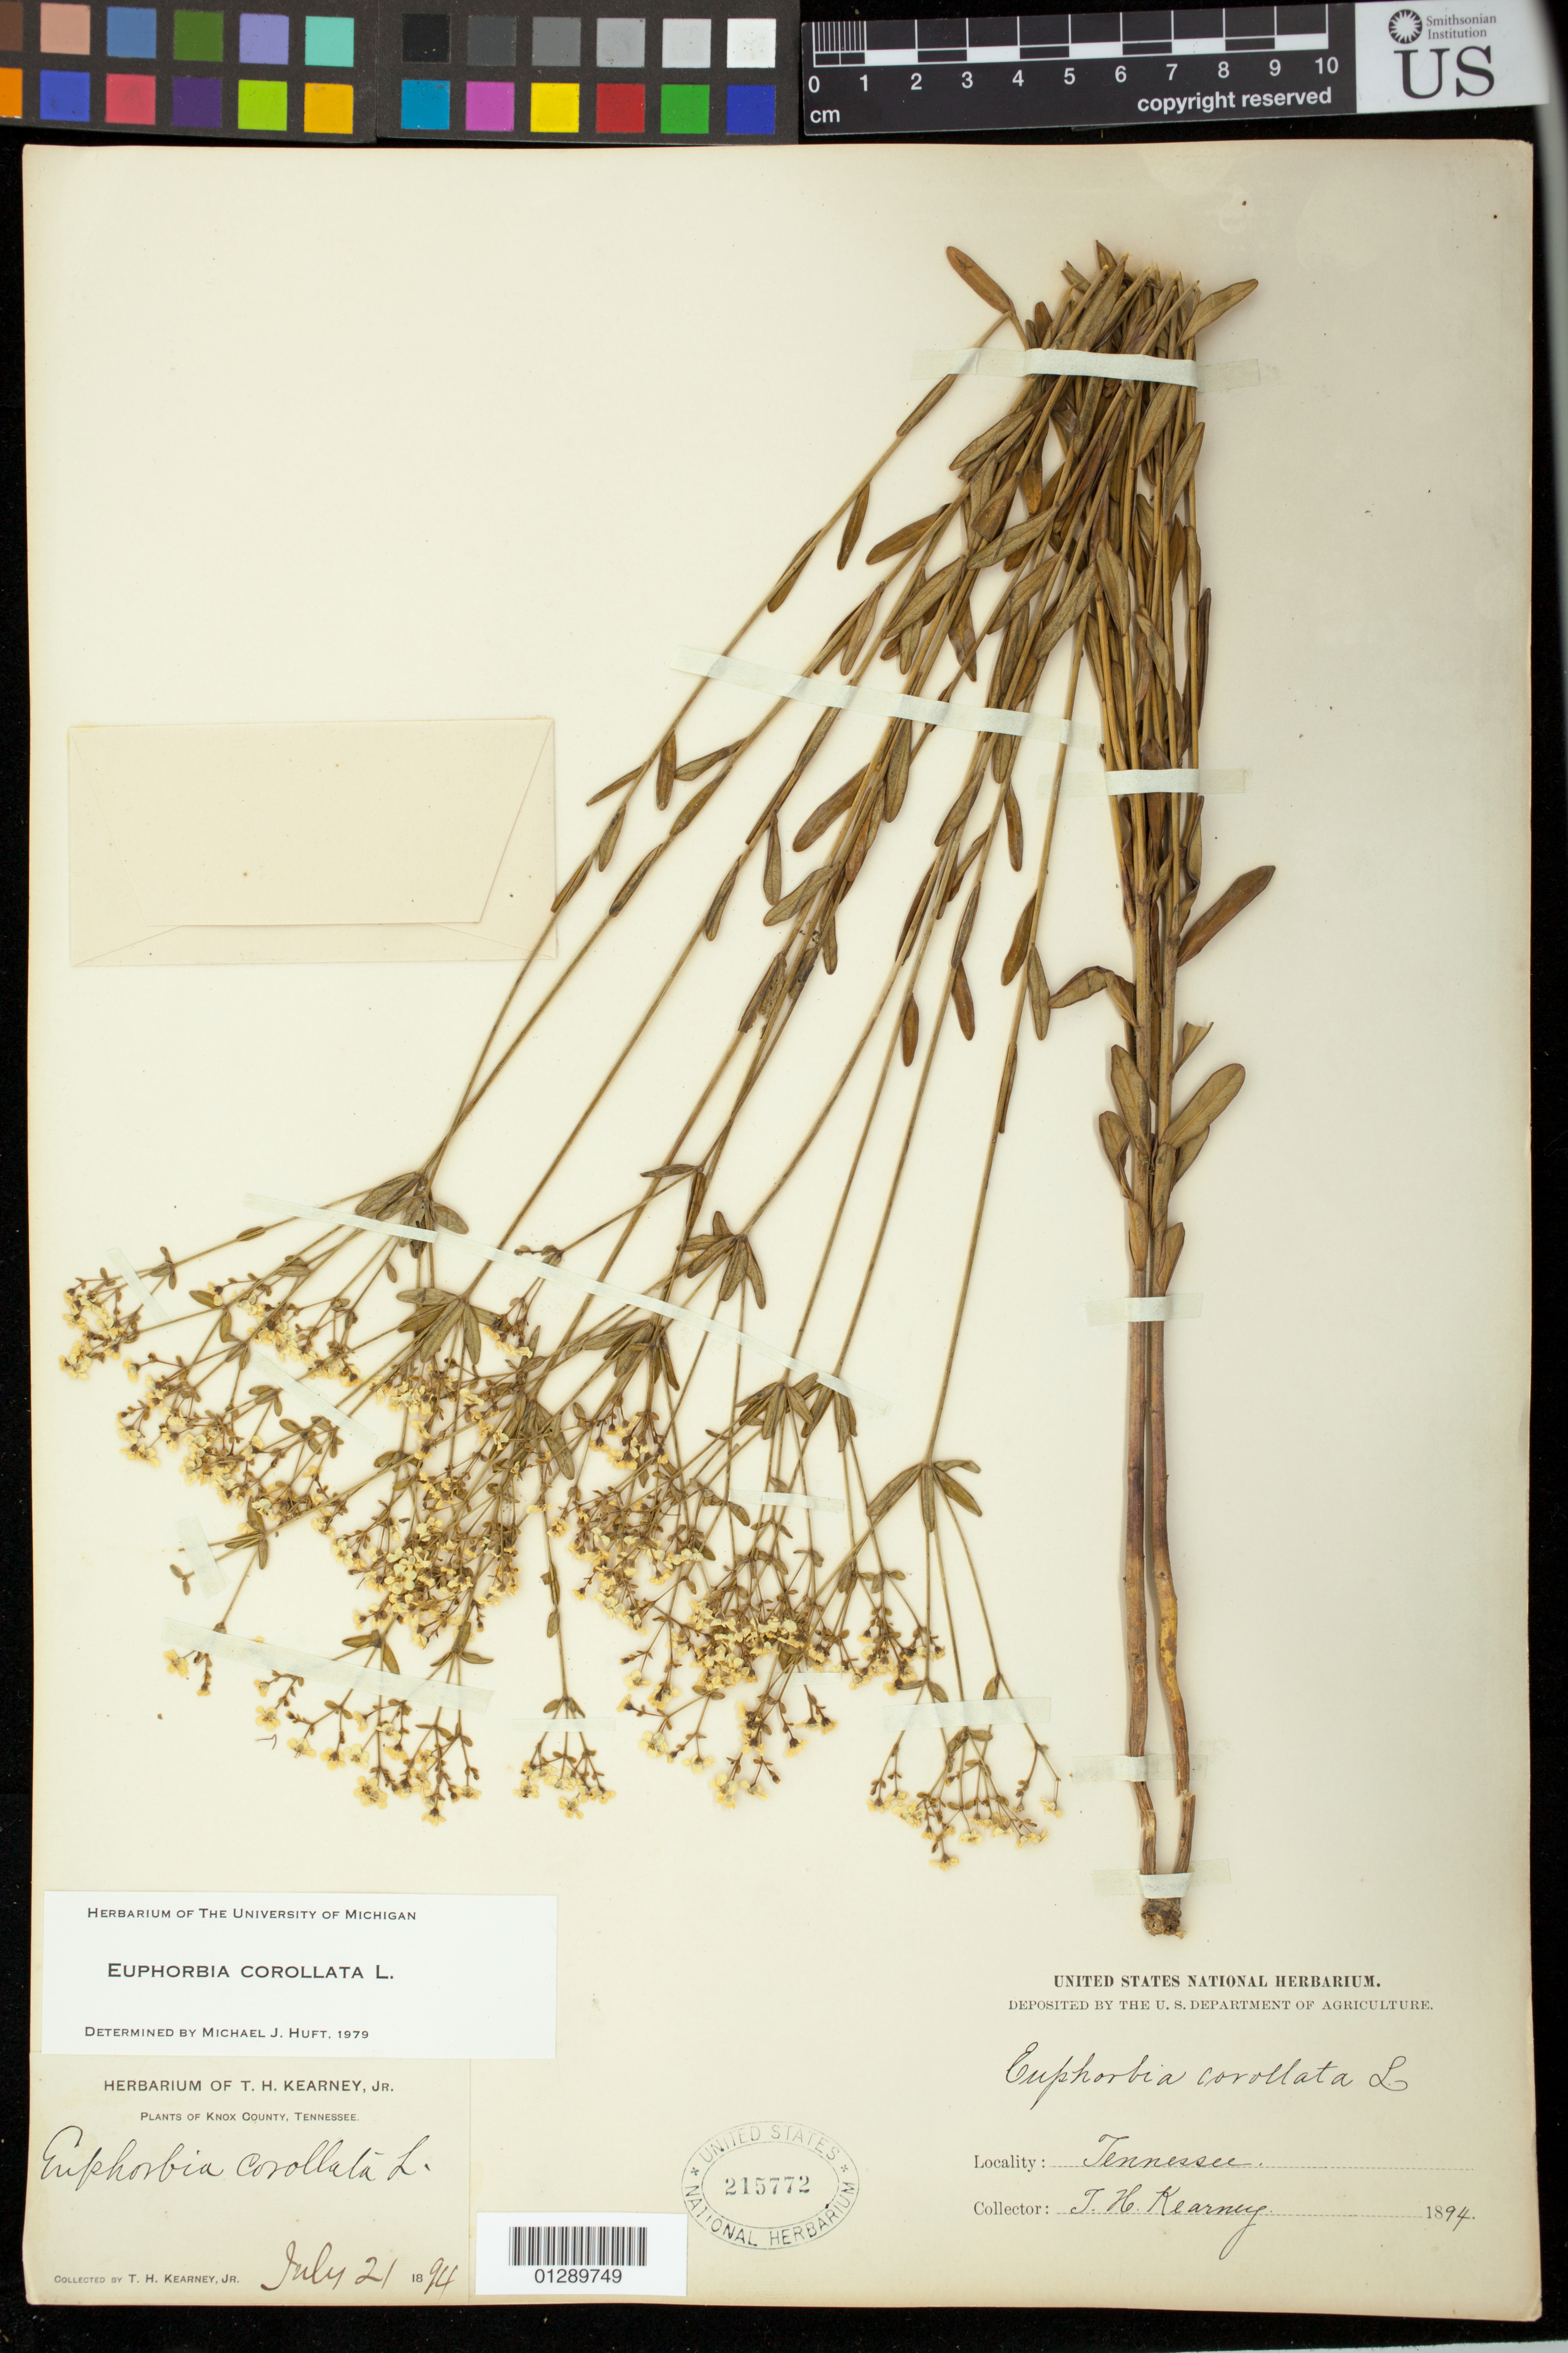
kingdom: Plantae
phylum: Tracheophyta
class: Magnoliopsida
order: Malpighiales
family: Euphorbiaceae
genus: Euphorbia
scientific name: Euphorbia corollata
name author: L.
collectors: T. H. Kearney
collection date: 1894-07-21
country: United States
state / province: Tennessee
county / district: Knox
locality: Knox County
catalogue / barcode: US 215772